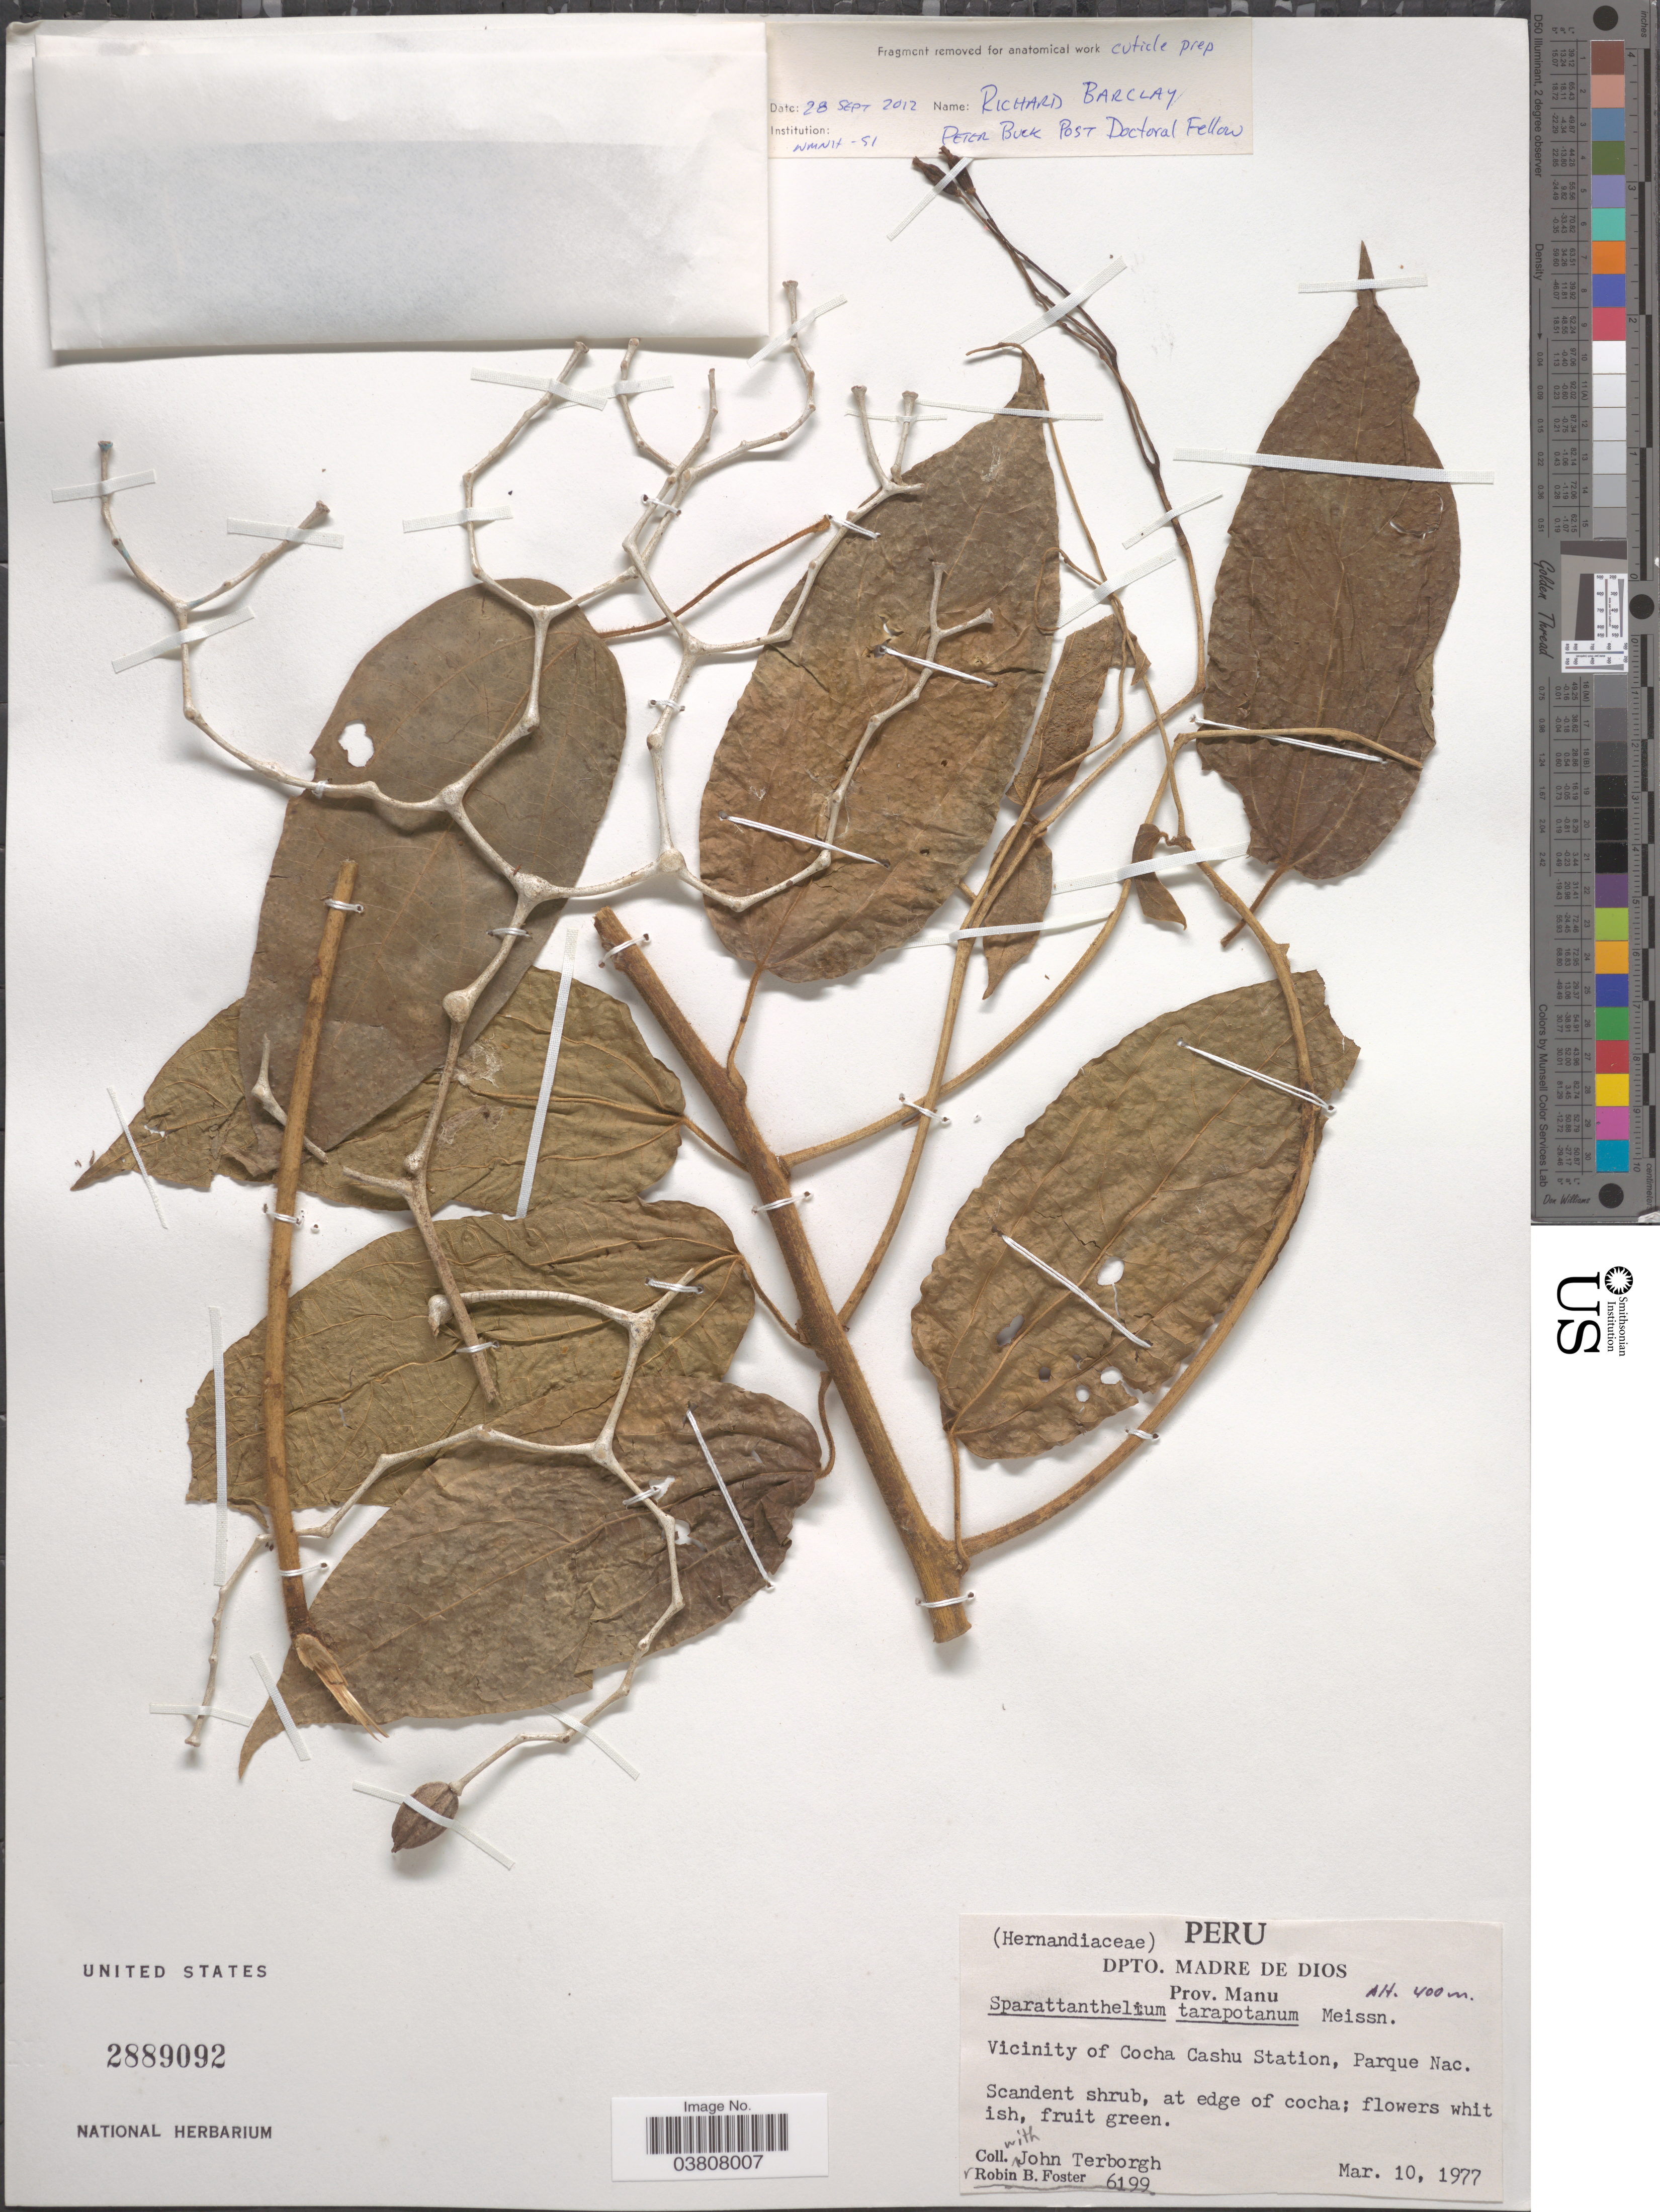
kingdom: Plantae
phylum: Tracheophyta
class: Magnoliopsida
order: Laurales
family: Hernandiaceae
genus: Sparattanthelium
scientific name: Sparattanthelium tarapotanum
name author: Meisn.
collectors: R. B. Foster & J. Terborgh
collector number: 6199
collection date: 1977-03-10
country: Peru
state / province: Madre de Dios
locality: Dpto. Madre de Dios. Prov. Manu. Vicinity of Cocha cashu Station, Parque Nac.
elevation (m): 400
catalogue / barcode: US 2889092